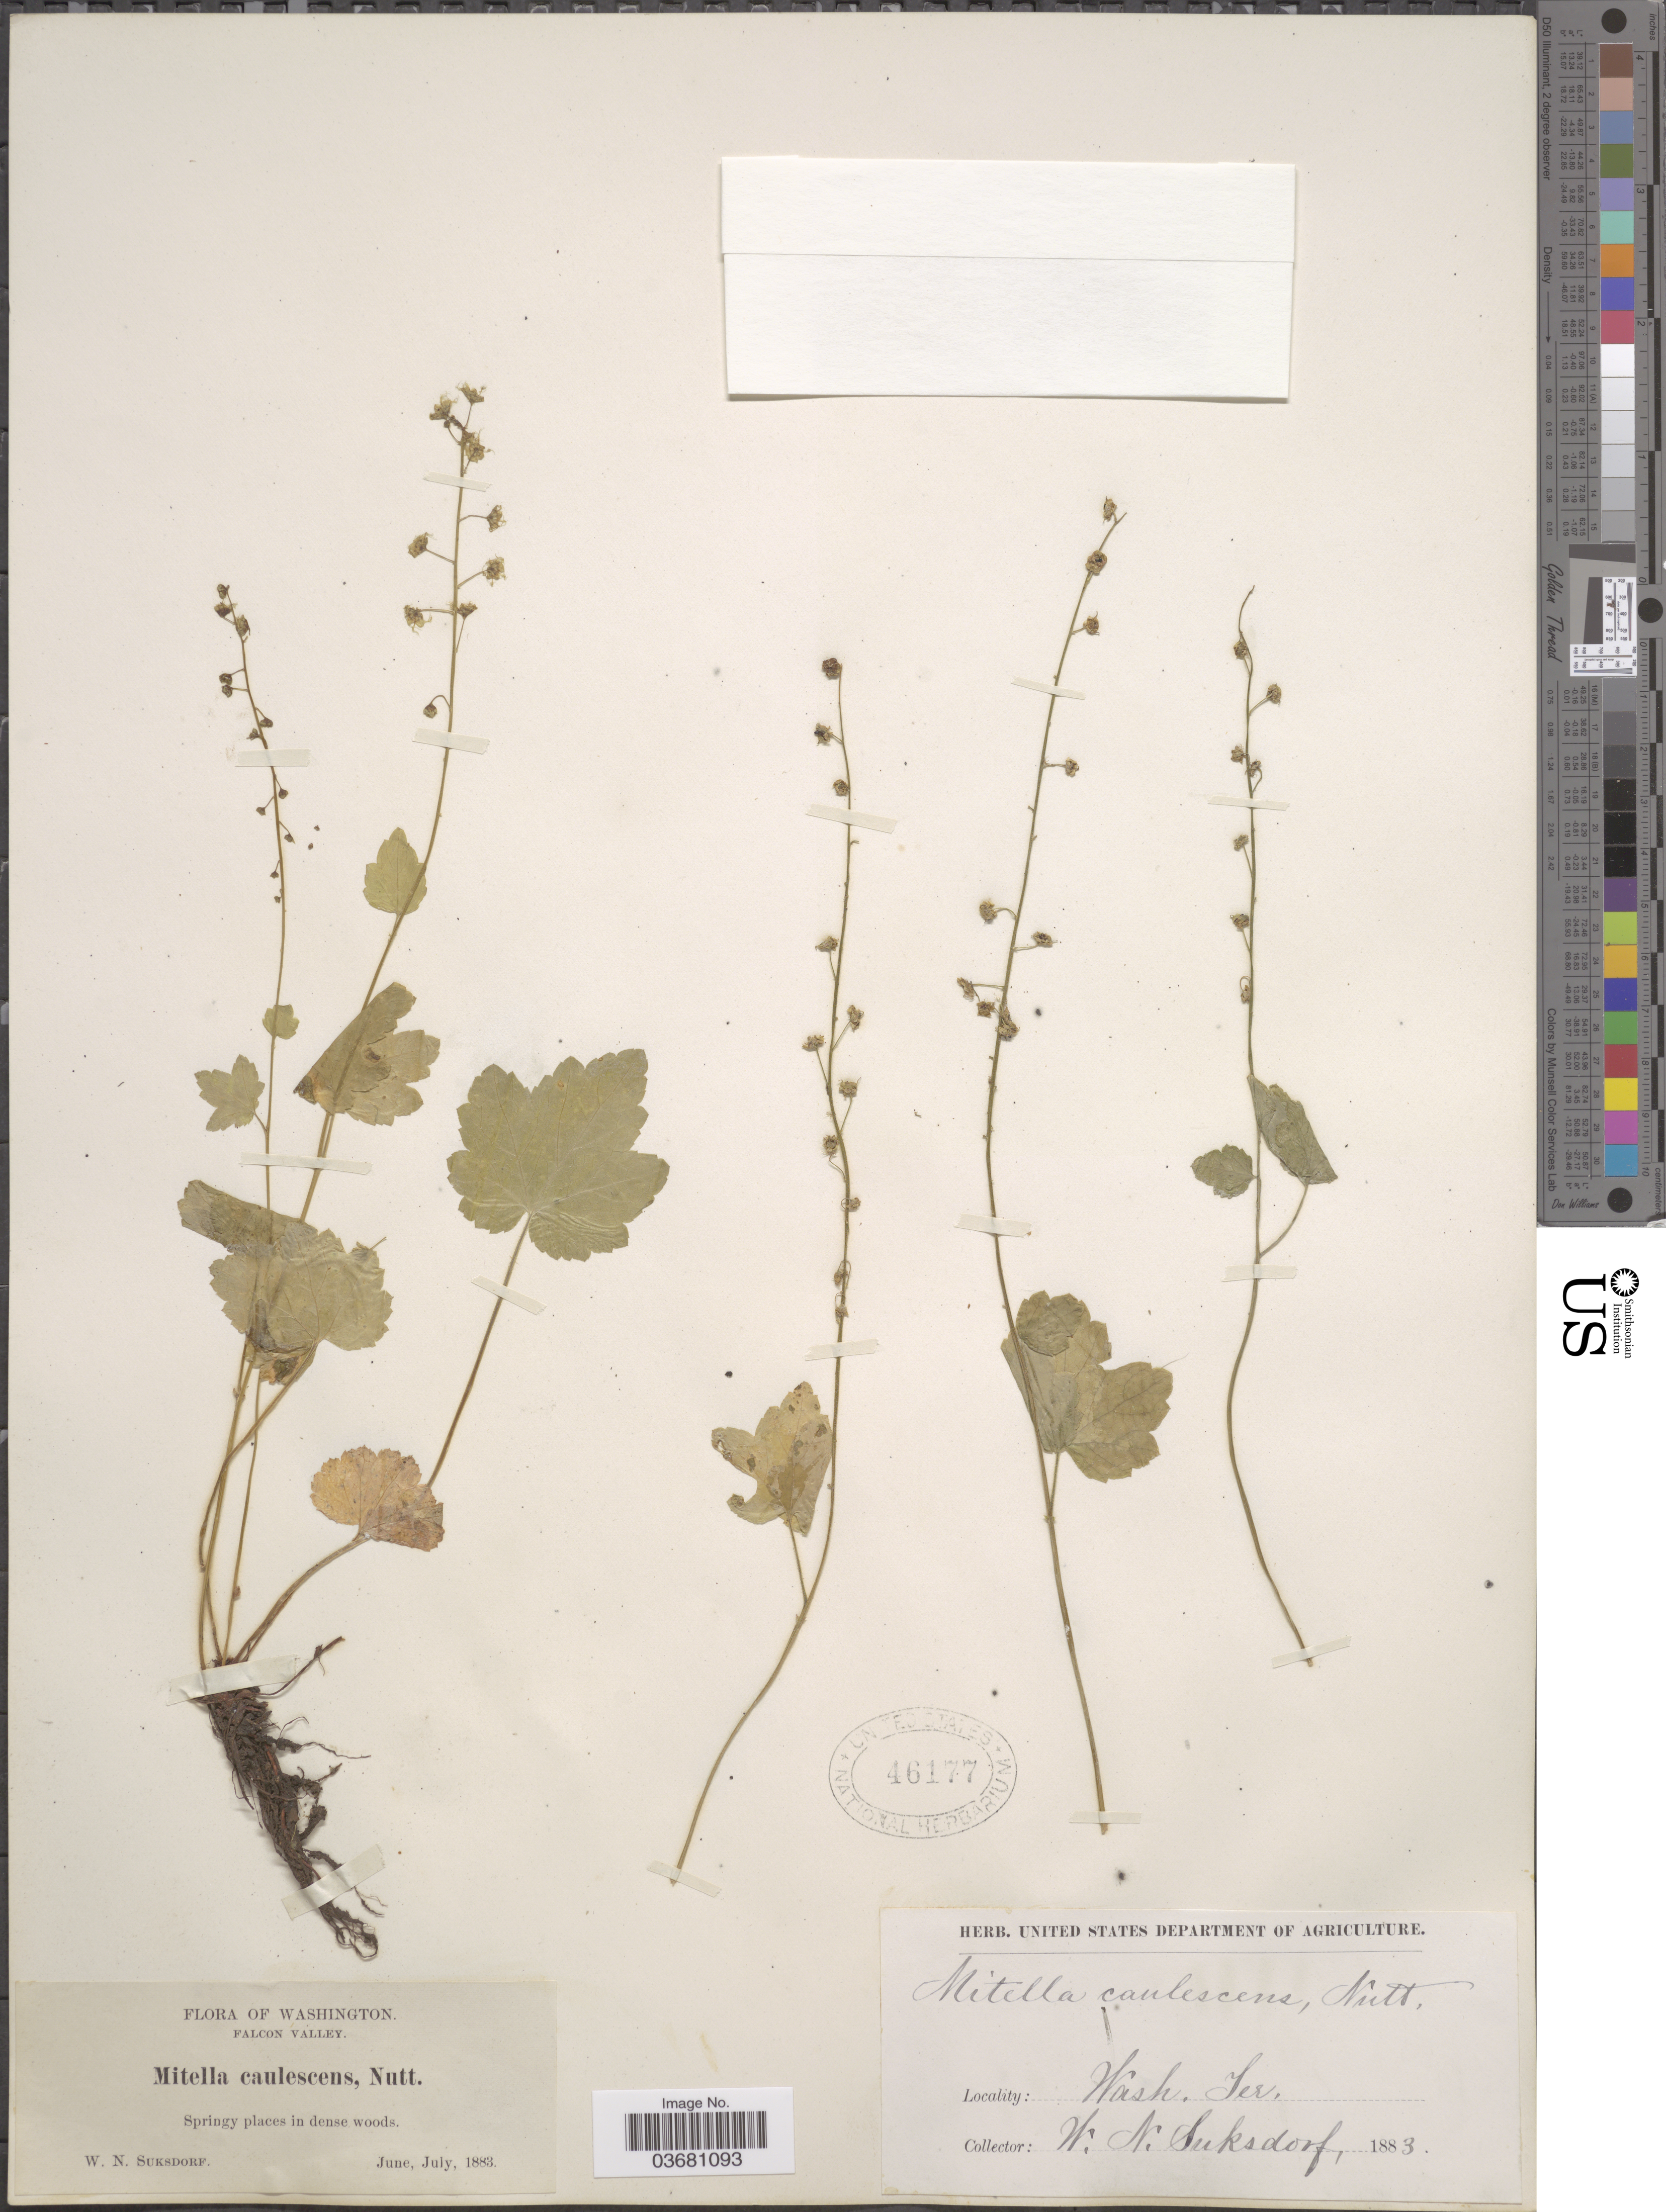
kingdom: Plantae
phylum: Tracheophyta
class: Magnoliopsida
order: Saxifragales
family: Saxifragaceae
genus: Mitella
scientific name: Mitella caulescens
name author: (Nutt.) Howell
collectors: W. N. Suksdorf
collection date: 1883-06/1883-07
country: United States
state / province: Washington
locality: Falcon Valley. Wash Ter. Springy places in dense woods.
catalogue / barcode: US 46177